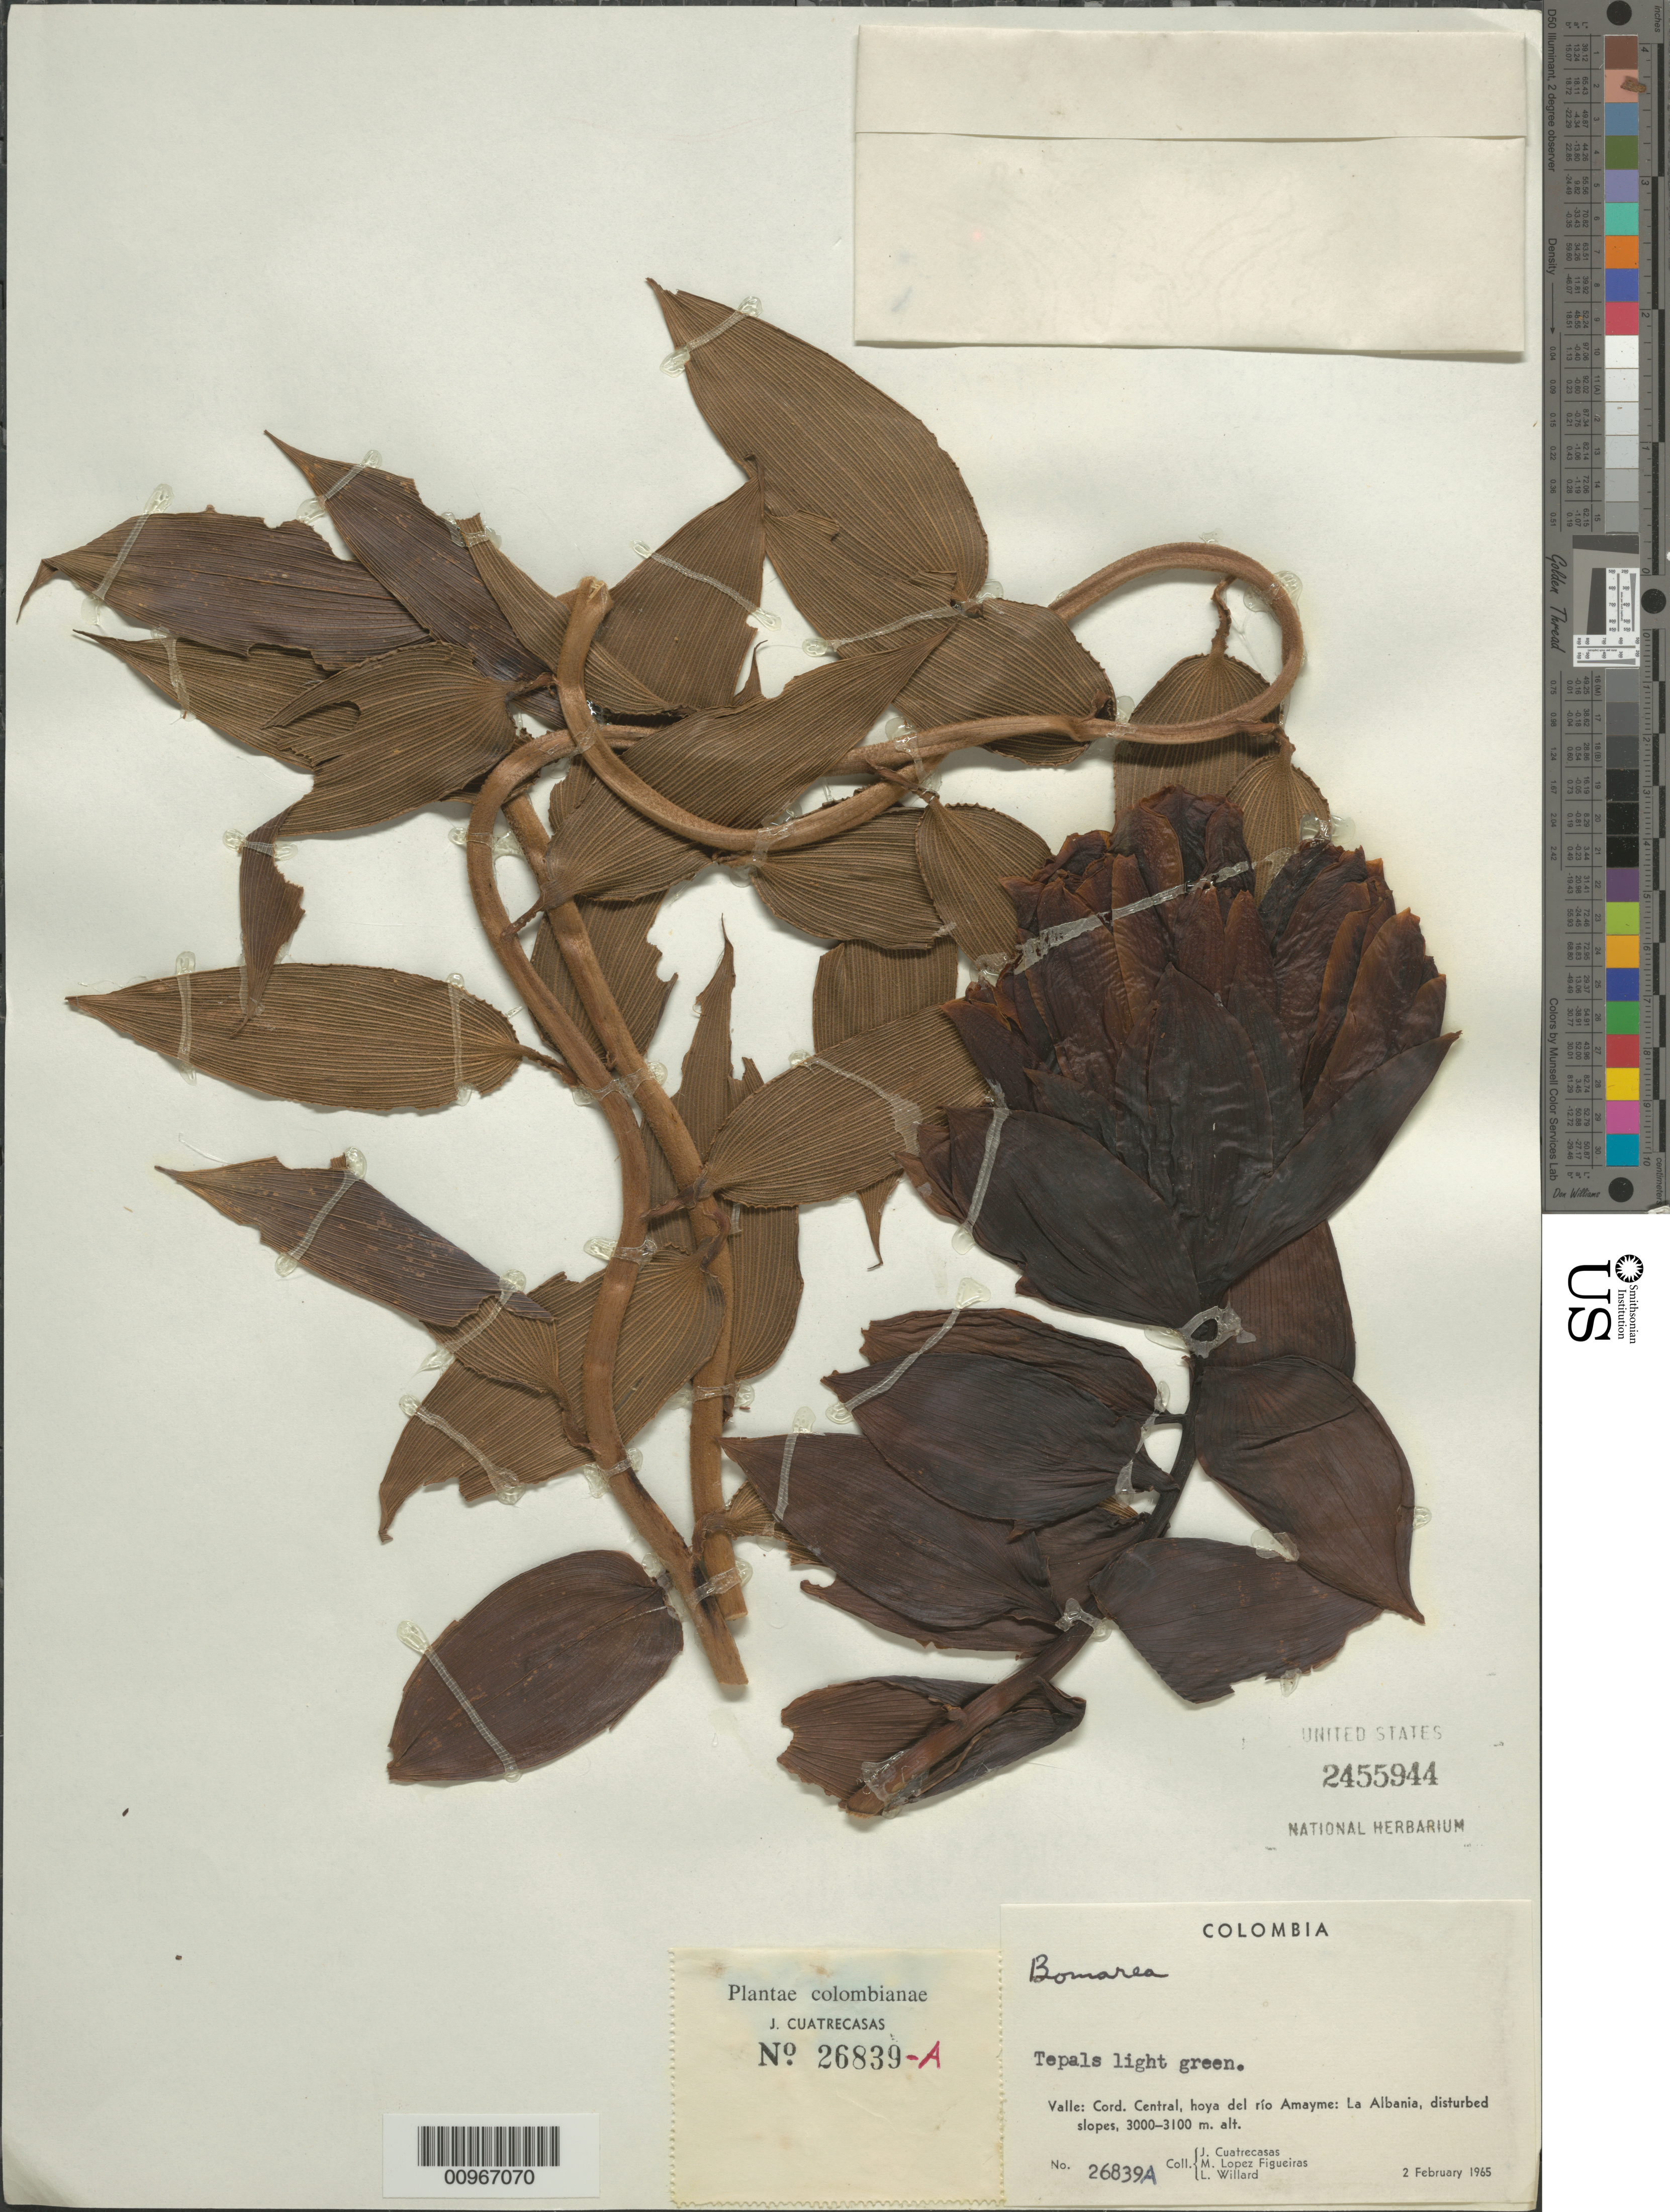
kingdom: Plantae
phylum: Tracheophyta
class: Liliopsida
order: Liliales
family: Alstroemeriaceae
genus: Bomarea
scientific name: Bomarea sp.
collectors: J. Cuatrecasas, M. López Figueiras & L. Willard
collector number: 26839A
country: Colombia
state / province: Valle del Cauca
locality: Hoya del Rio Amayme, La Albania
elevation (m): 3000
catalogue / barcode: US 2455944